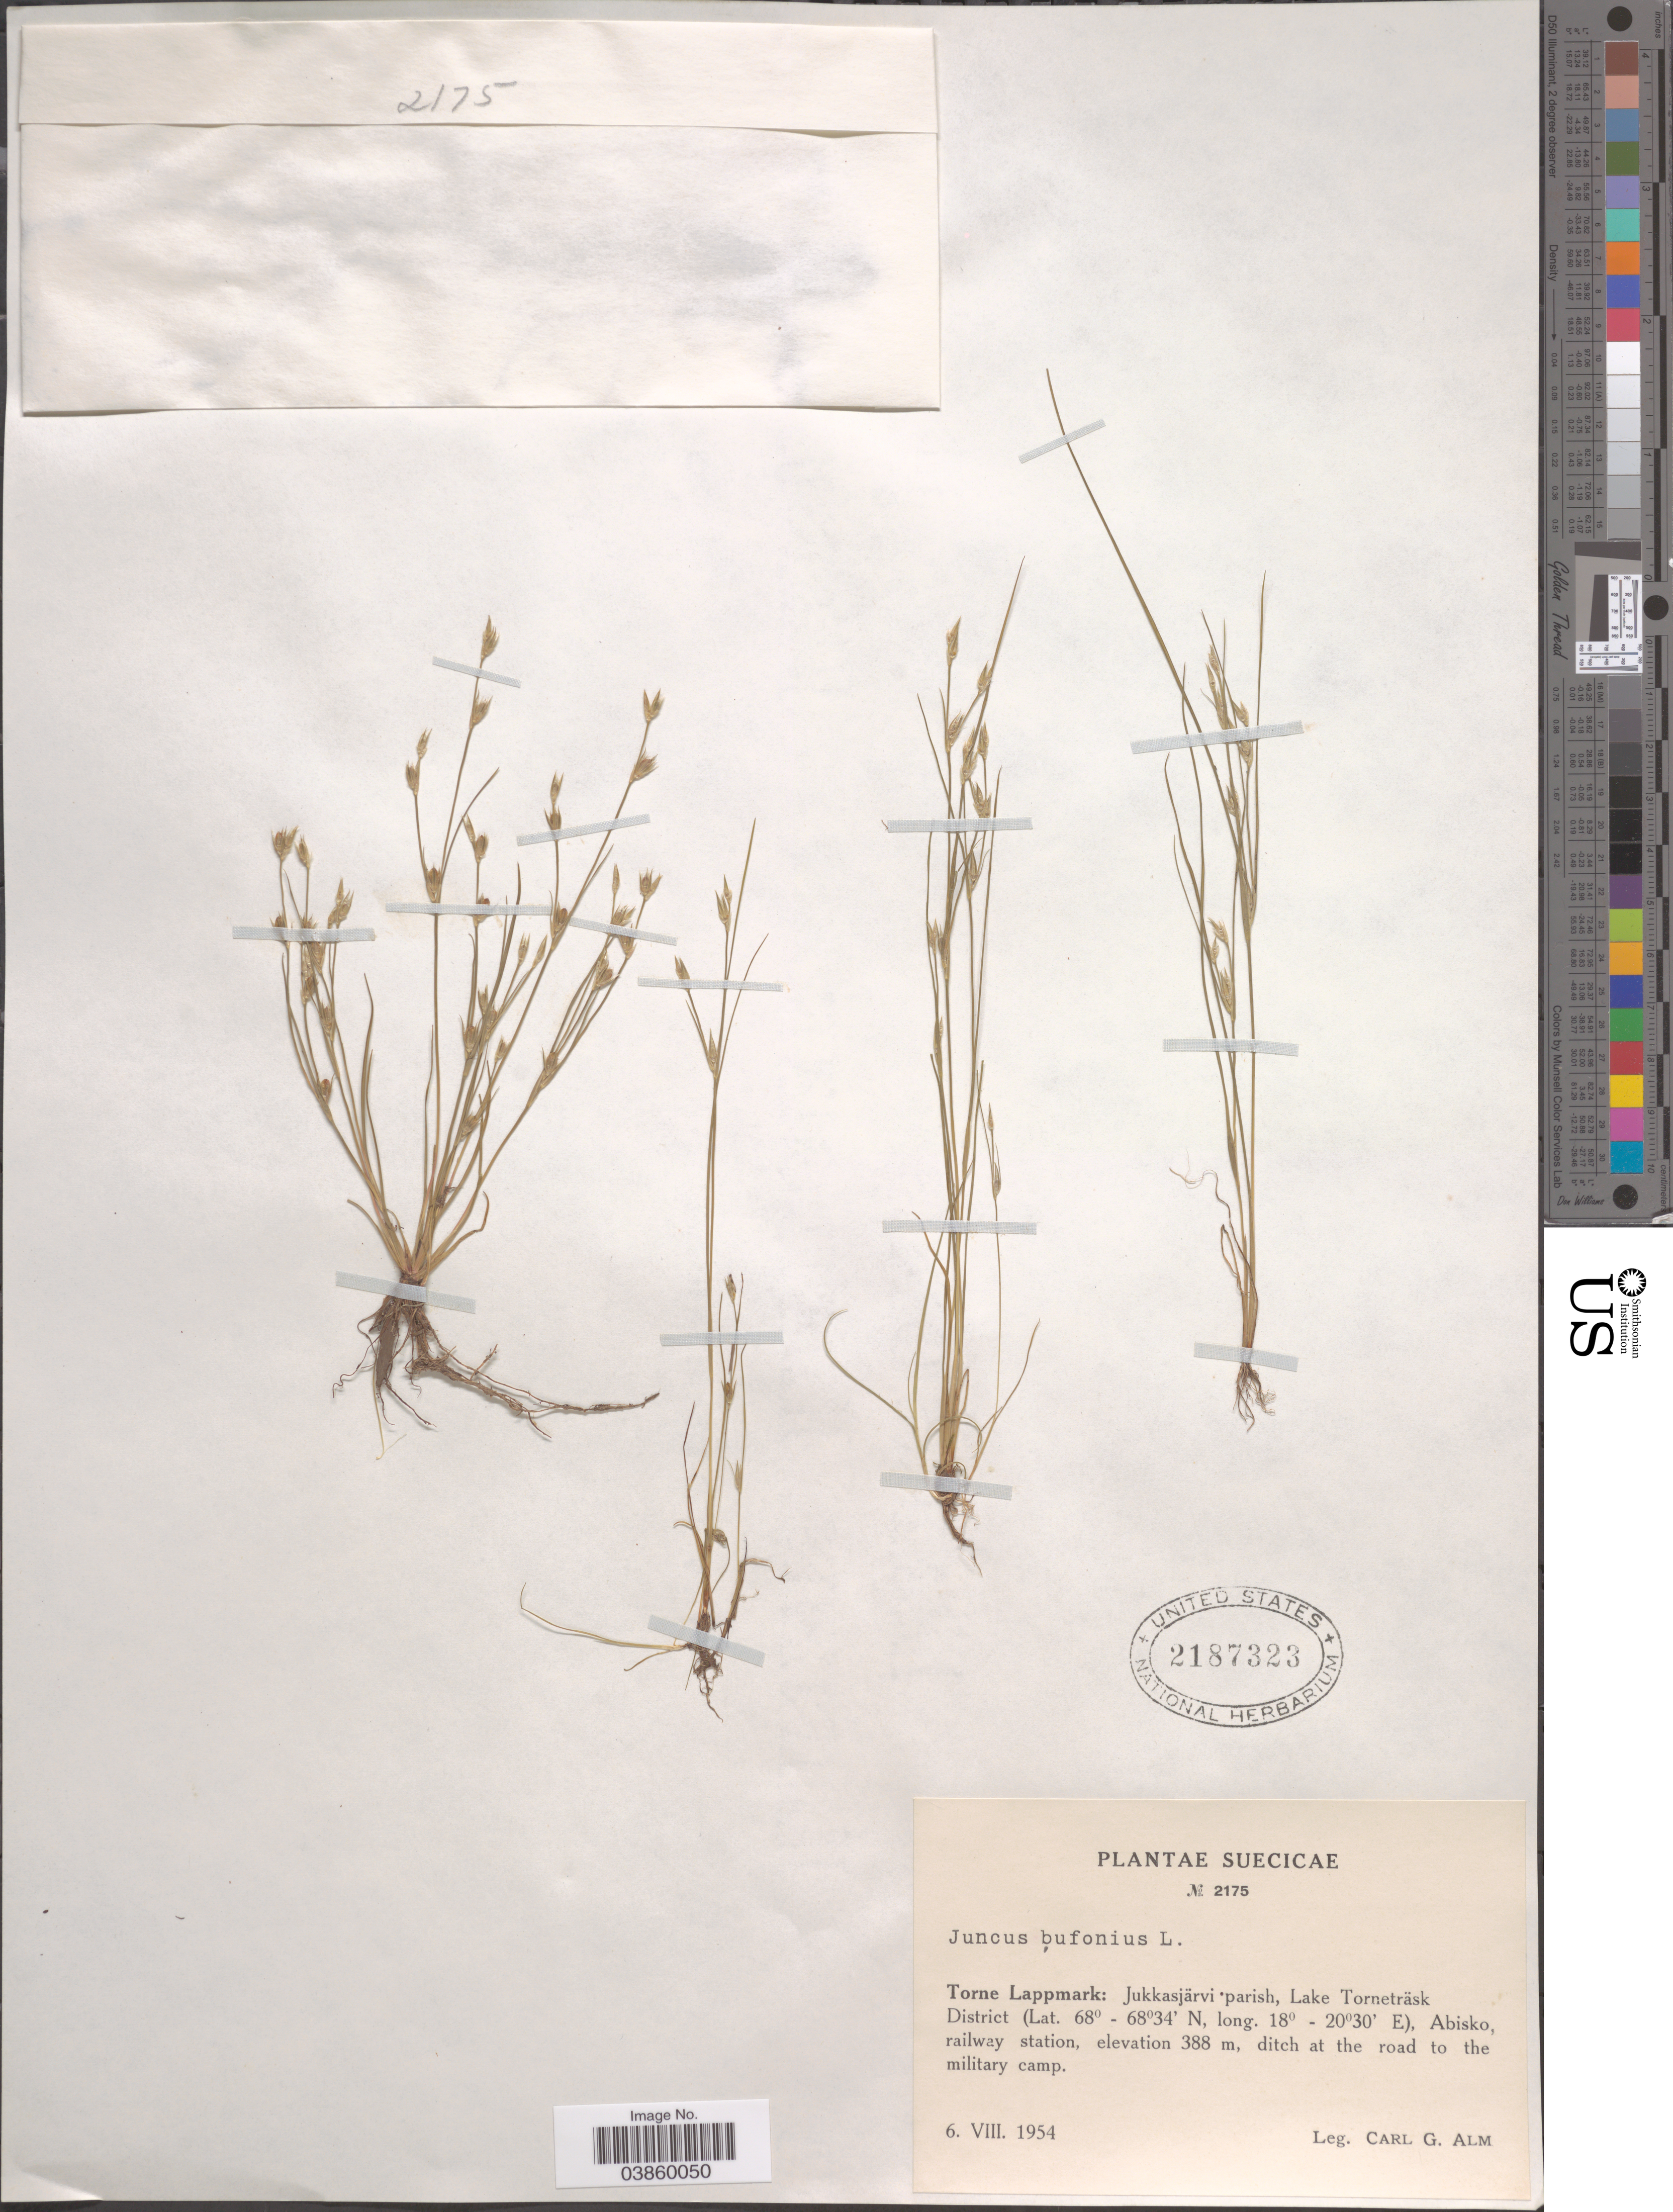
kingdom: Plantae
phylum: Tracheophyta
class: Liliopsida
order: Poales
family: Juncaceae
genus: Juncus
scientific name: Juncus bufonius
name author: L.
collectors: C. G. Alm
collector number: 2175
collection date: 1954-08-06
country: Sweden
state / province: Norrbotten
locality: Suecicae. Torne Lappmark: Jukkasjärvi parish, Lake Torneträsk District, Abisko.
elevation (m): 388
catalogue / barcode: US 2187323